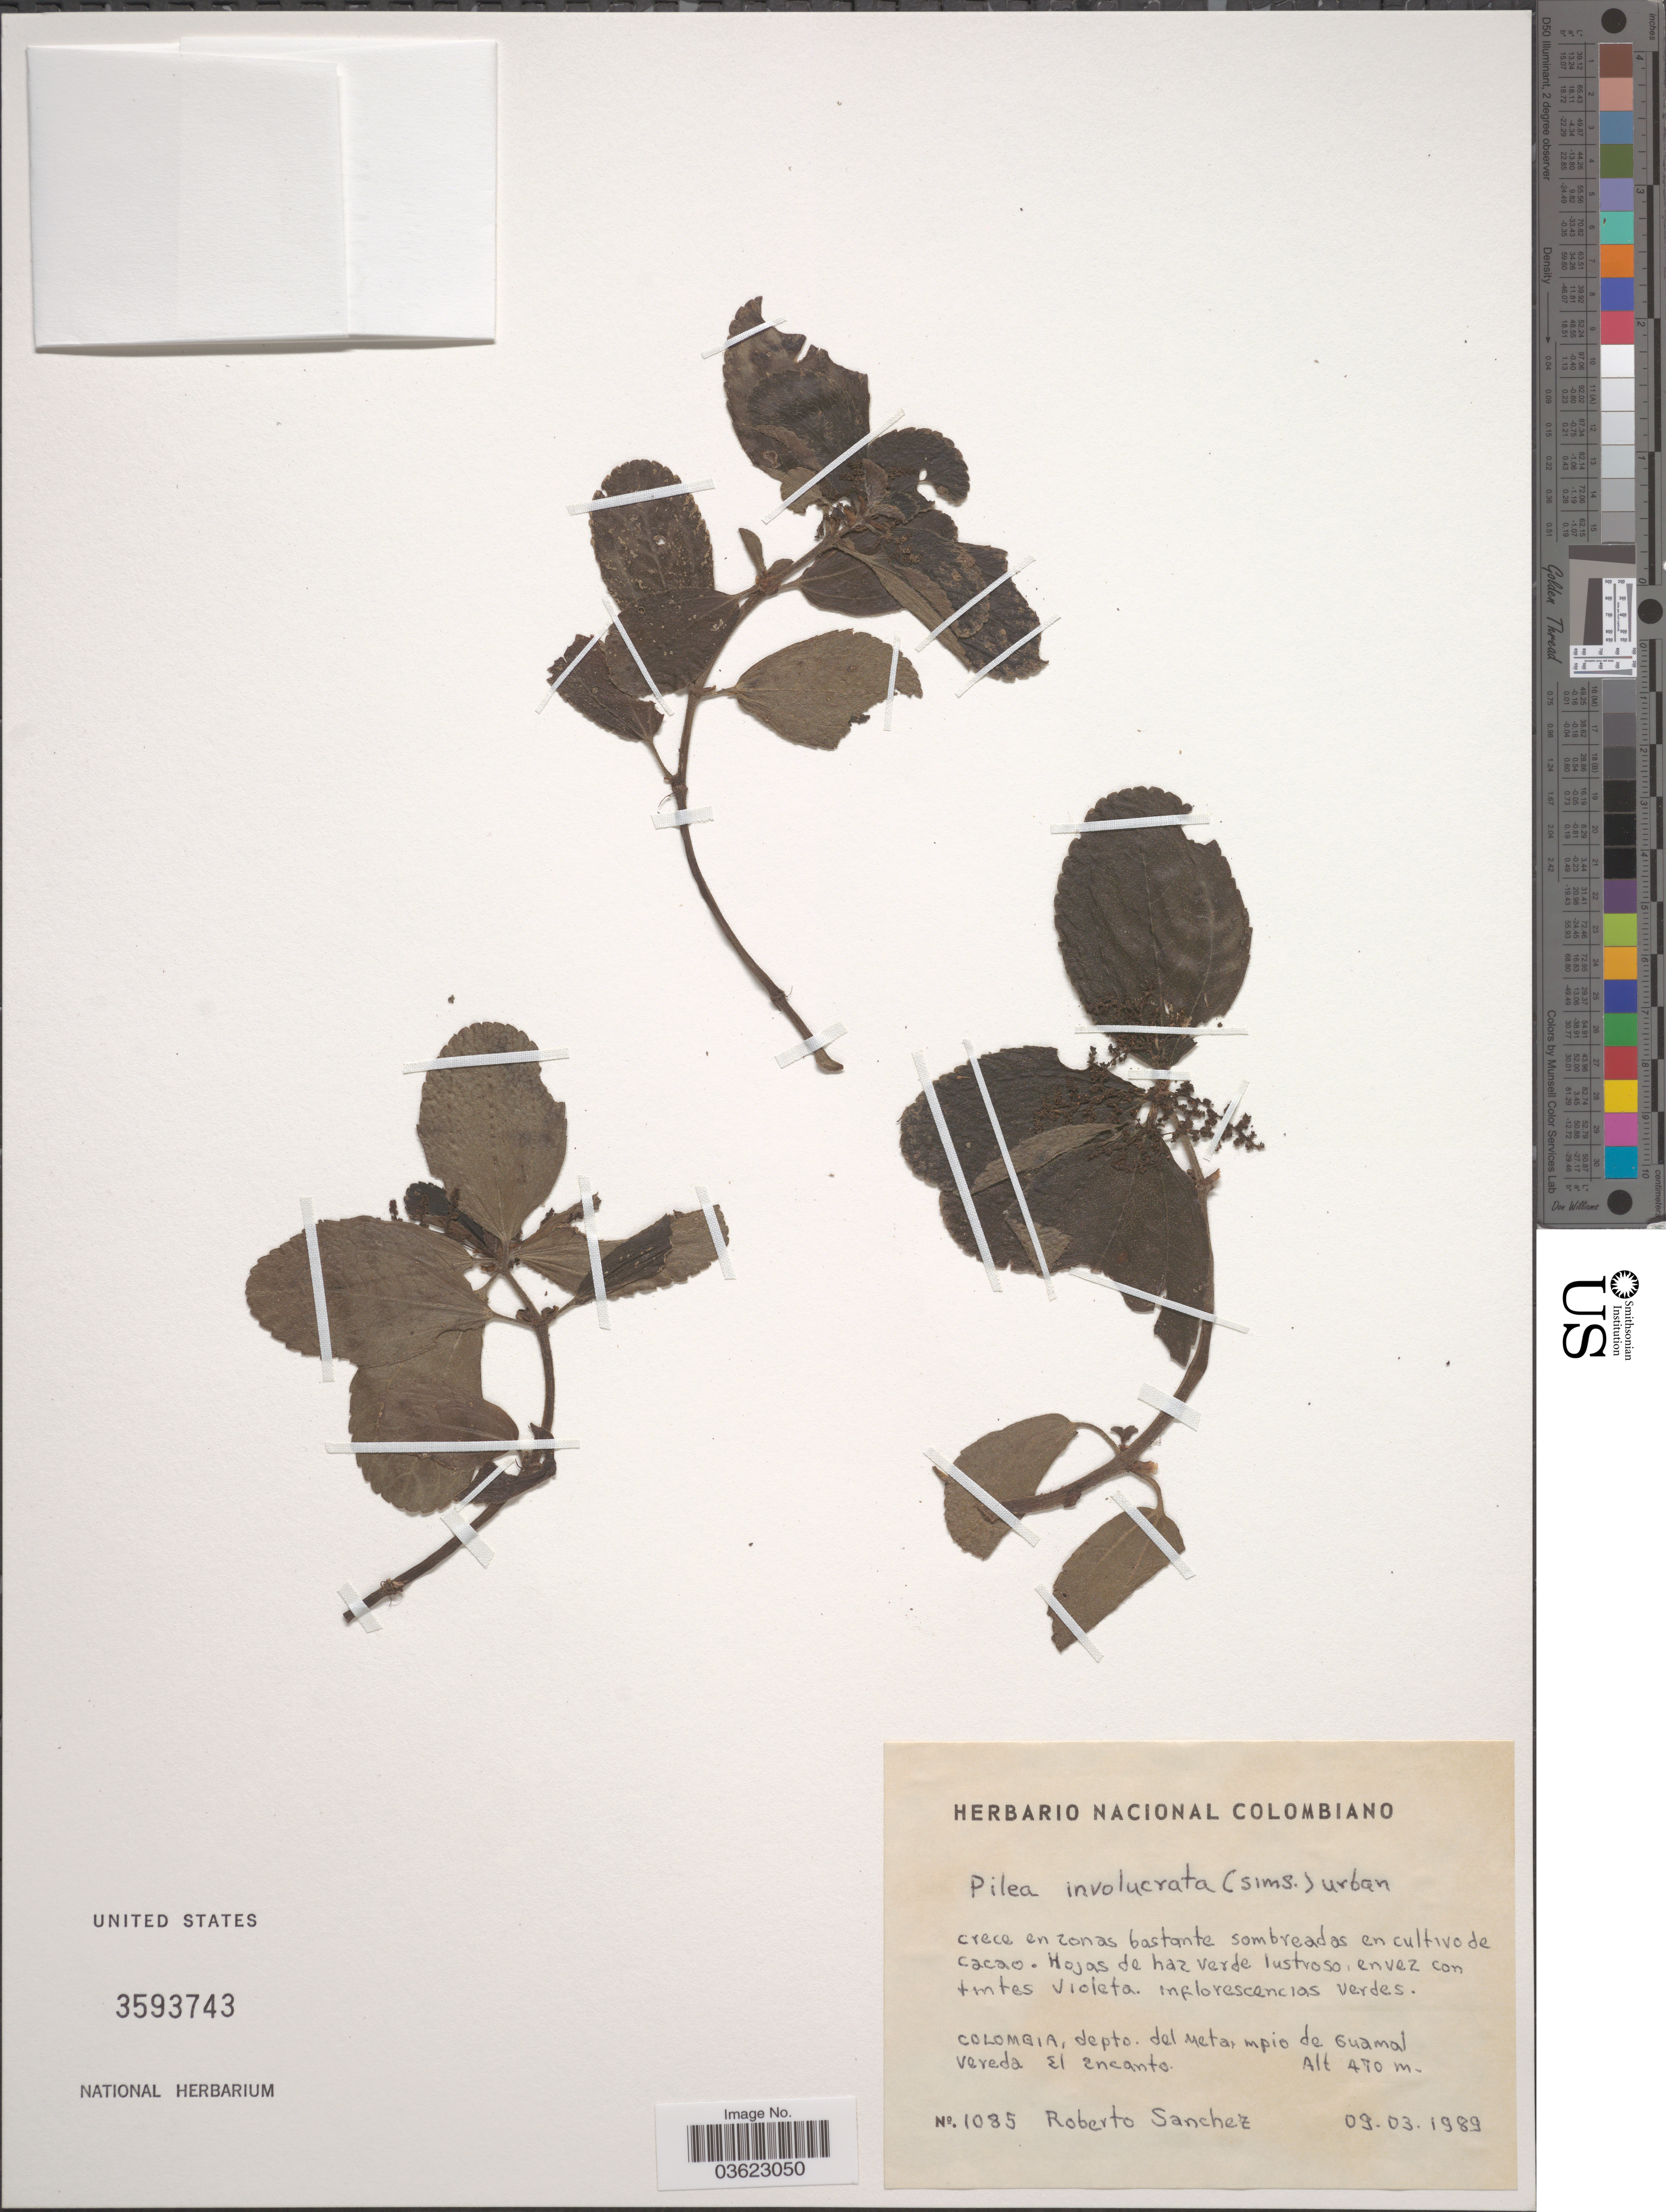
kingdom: Plantae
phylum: Tracheophyta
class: Magnoliopsida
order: Rosales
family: Urticaceae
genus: Pilea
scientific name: Pilea involucrata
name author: Urb.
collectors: R. Sanchez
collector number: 1085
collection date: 1989-03-09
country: Colombia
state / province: Meta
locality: Depto. del Meta. Mpio de Guamal vereda El Encanto.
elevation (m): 470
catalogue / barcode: US 3593743